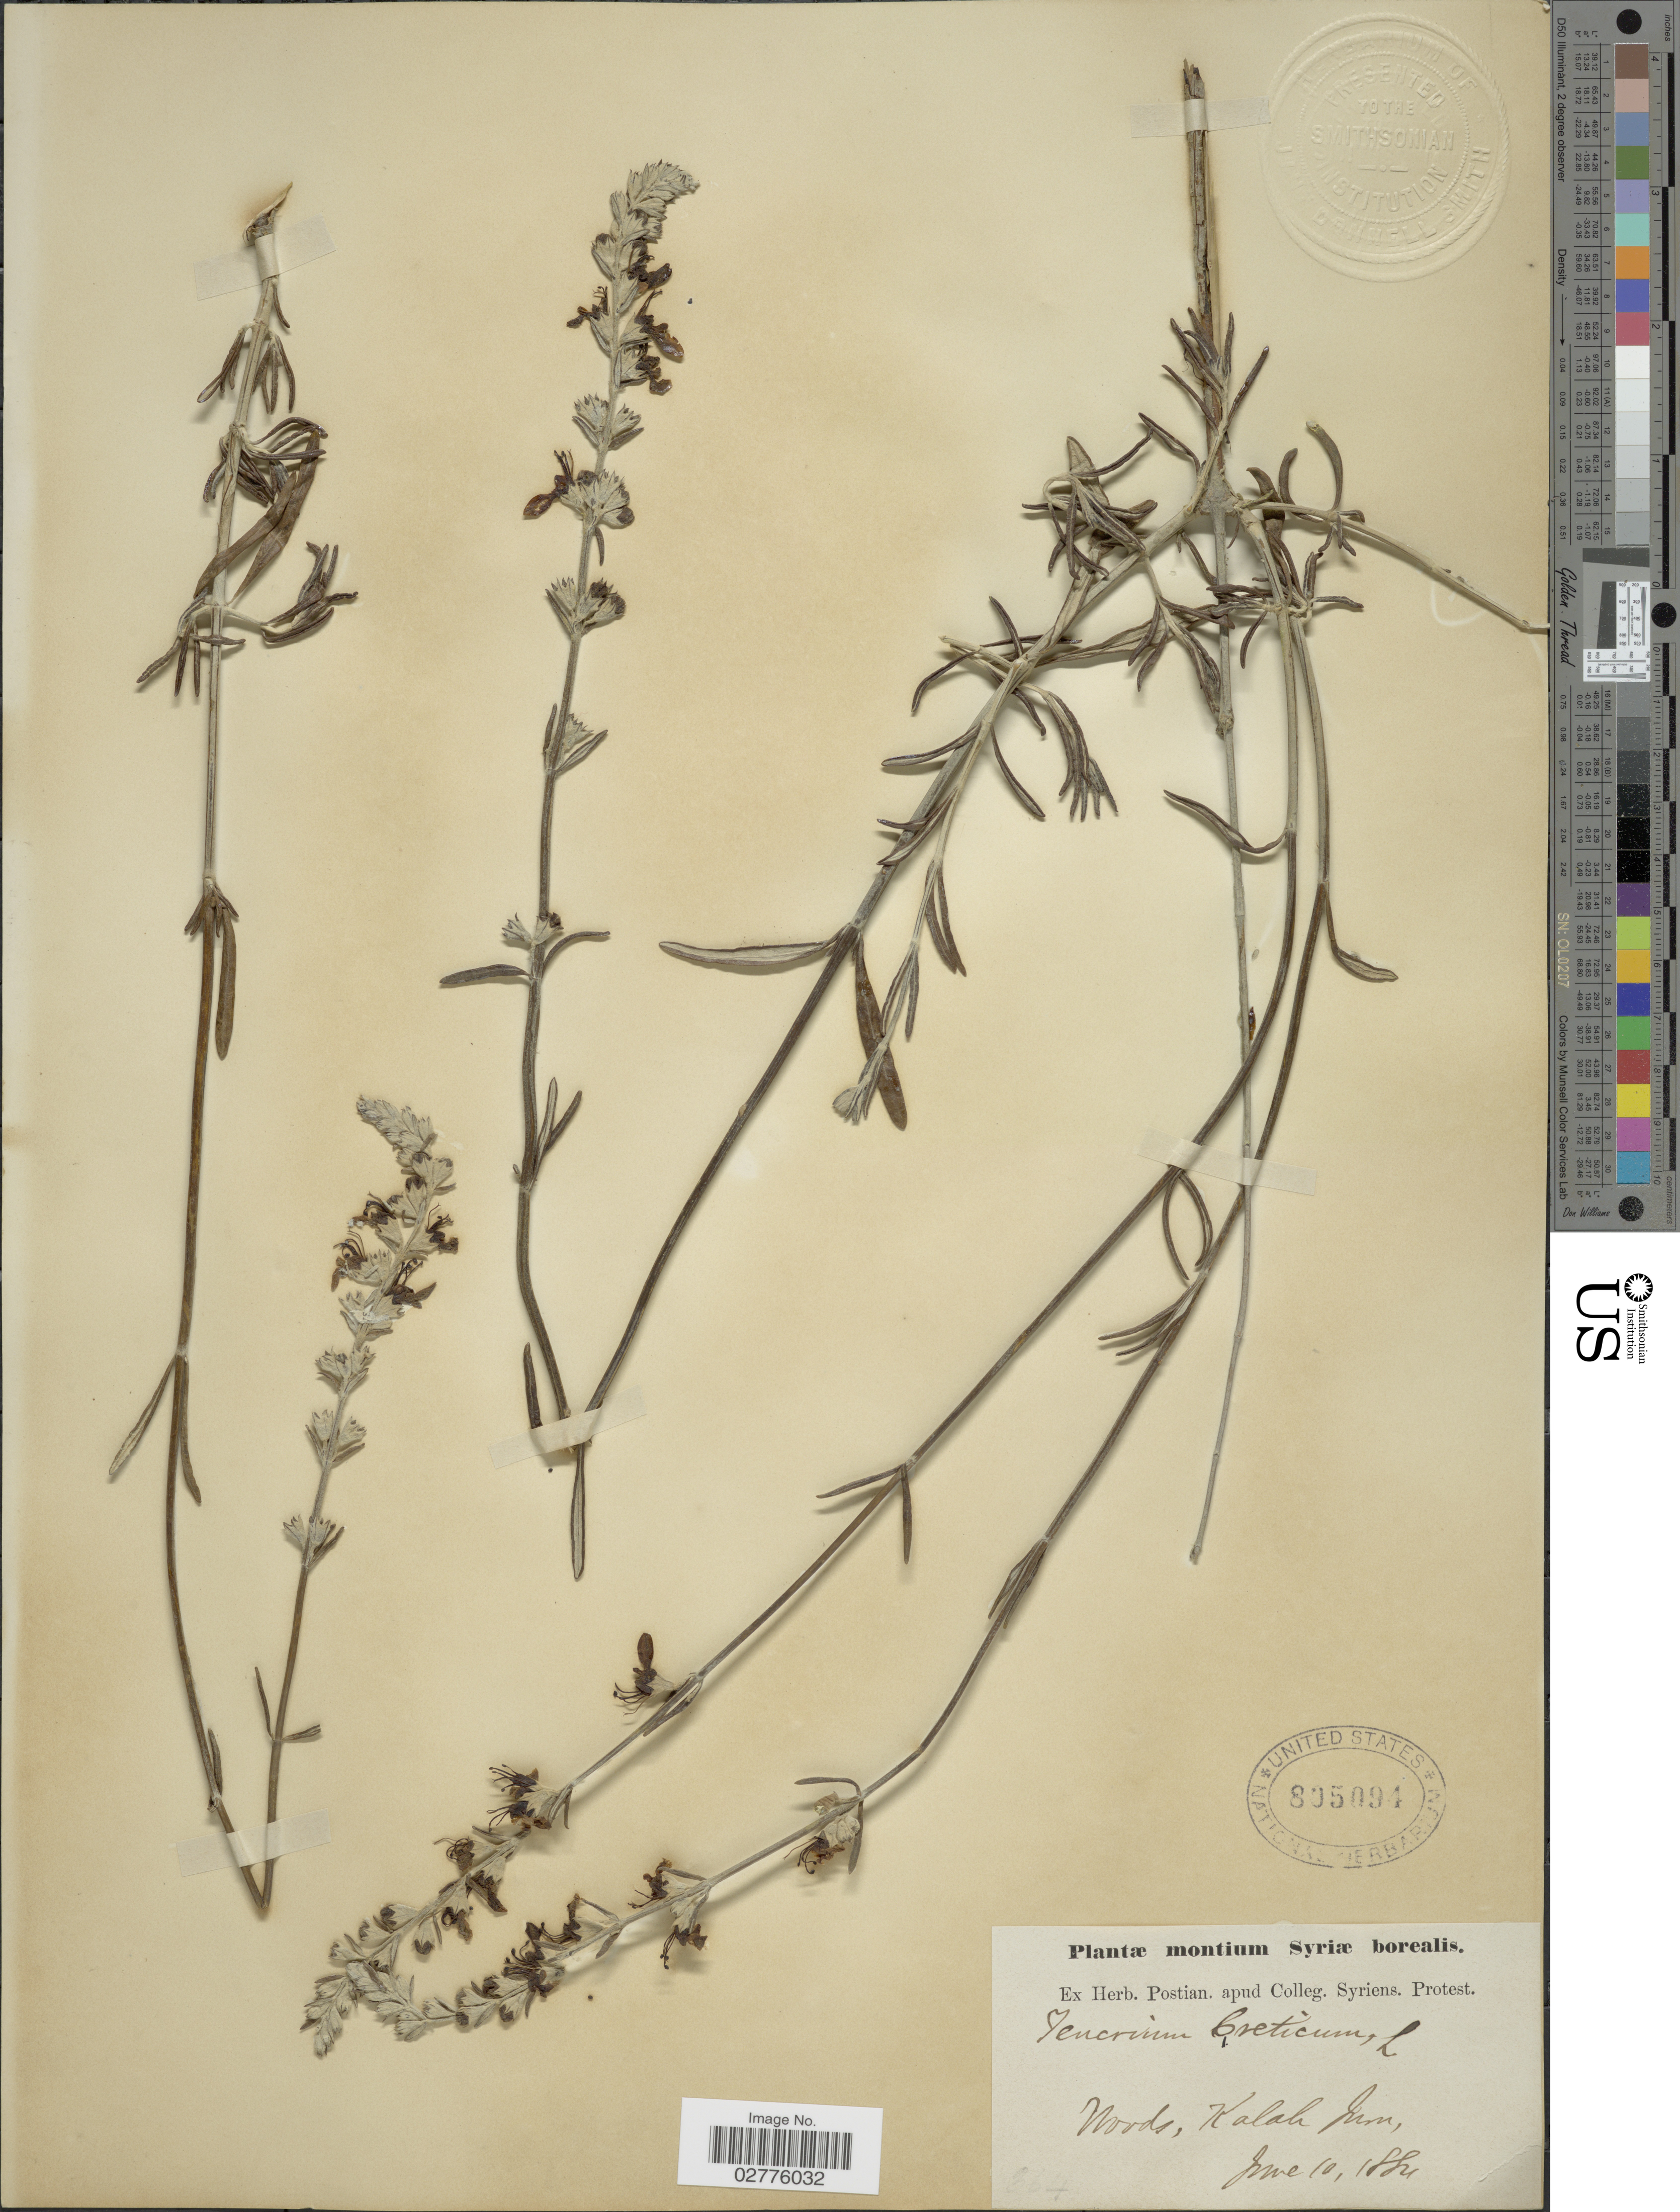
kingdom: Plantae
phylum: Tracheophyta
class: Magnoliopsida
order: Lamiales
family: Lamiaceae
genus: Teucrium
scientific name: Teucrium creticum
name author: L.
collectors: ex herb. Postian. apud Colleg. Syriens. Protest. USE "Fannie P. A. Shepard" (10308853) AS PRIMARY COLLECTOR INSTEAD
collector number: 364?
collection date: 1884-06-10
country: Syria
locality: Montium Syriæ borealis. Woods, Kalah Jum [interpreted]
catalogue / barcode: US 805094